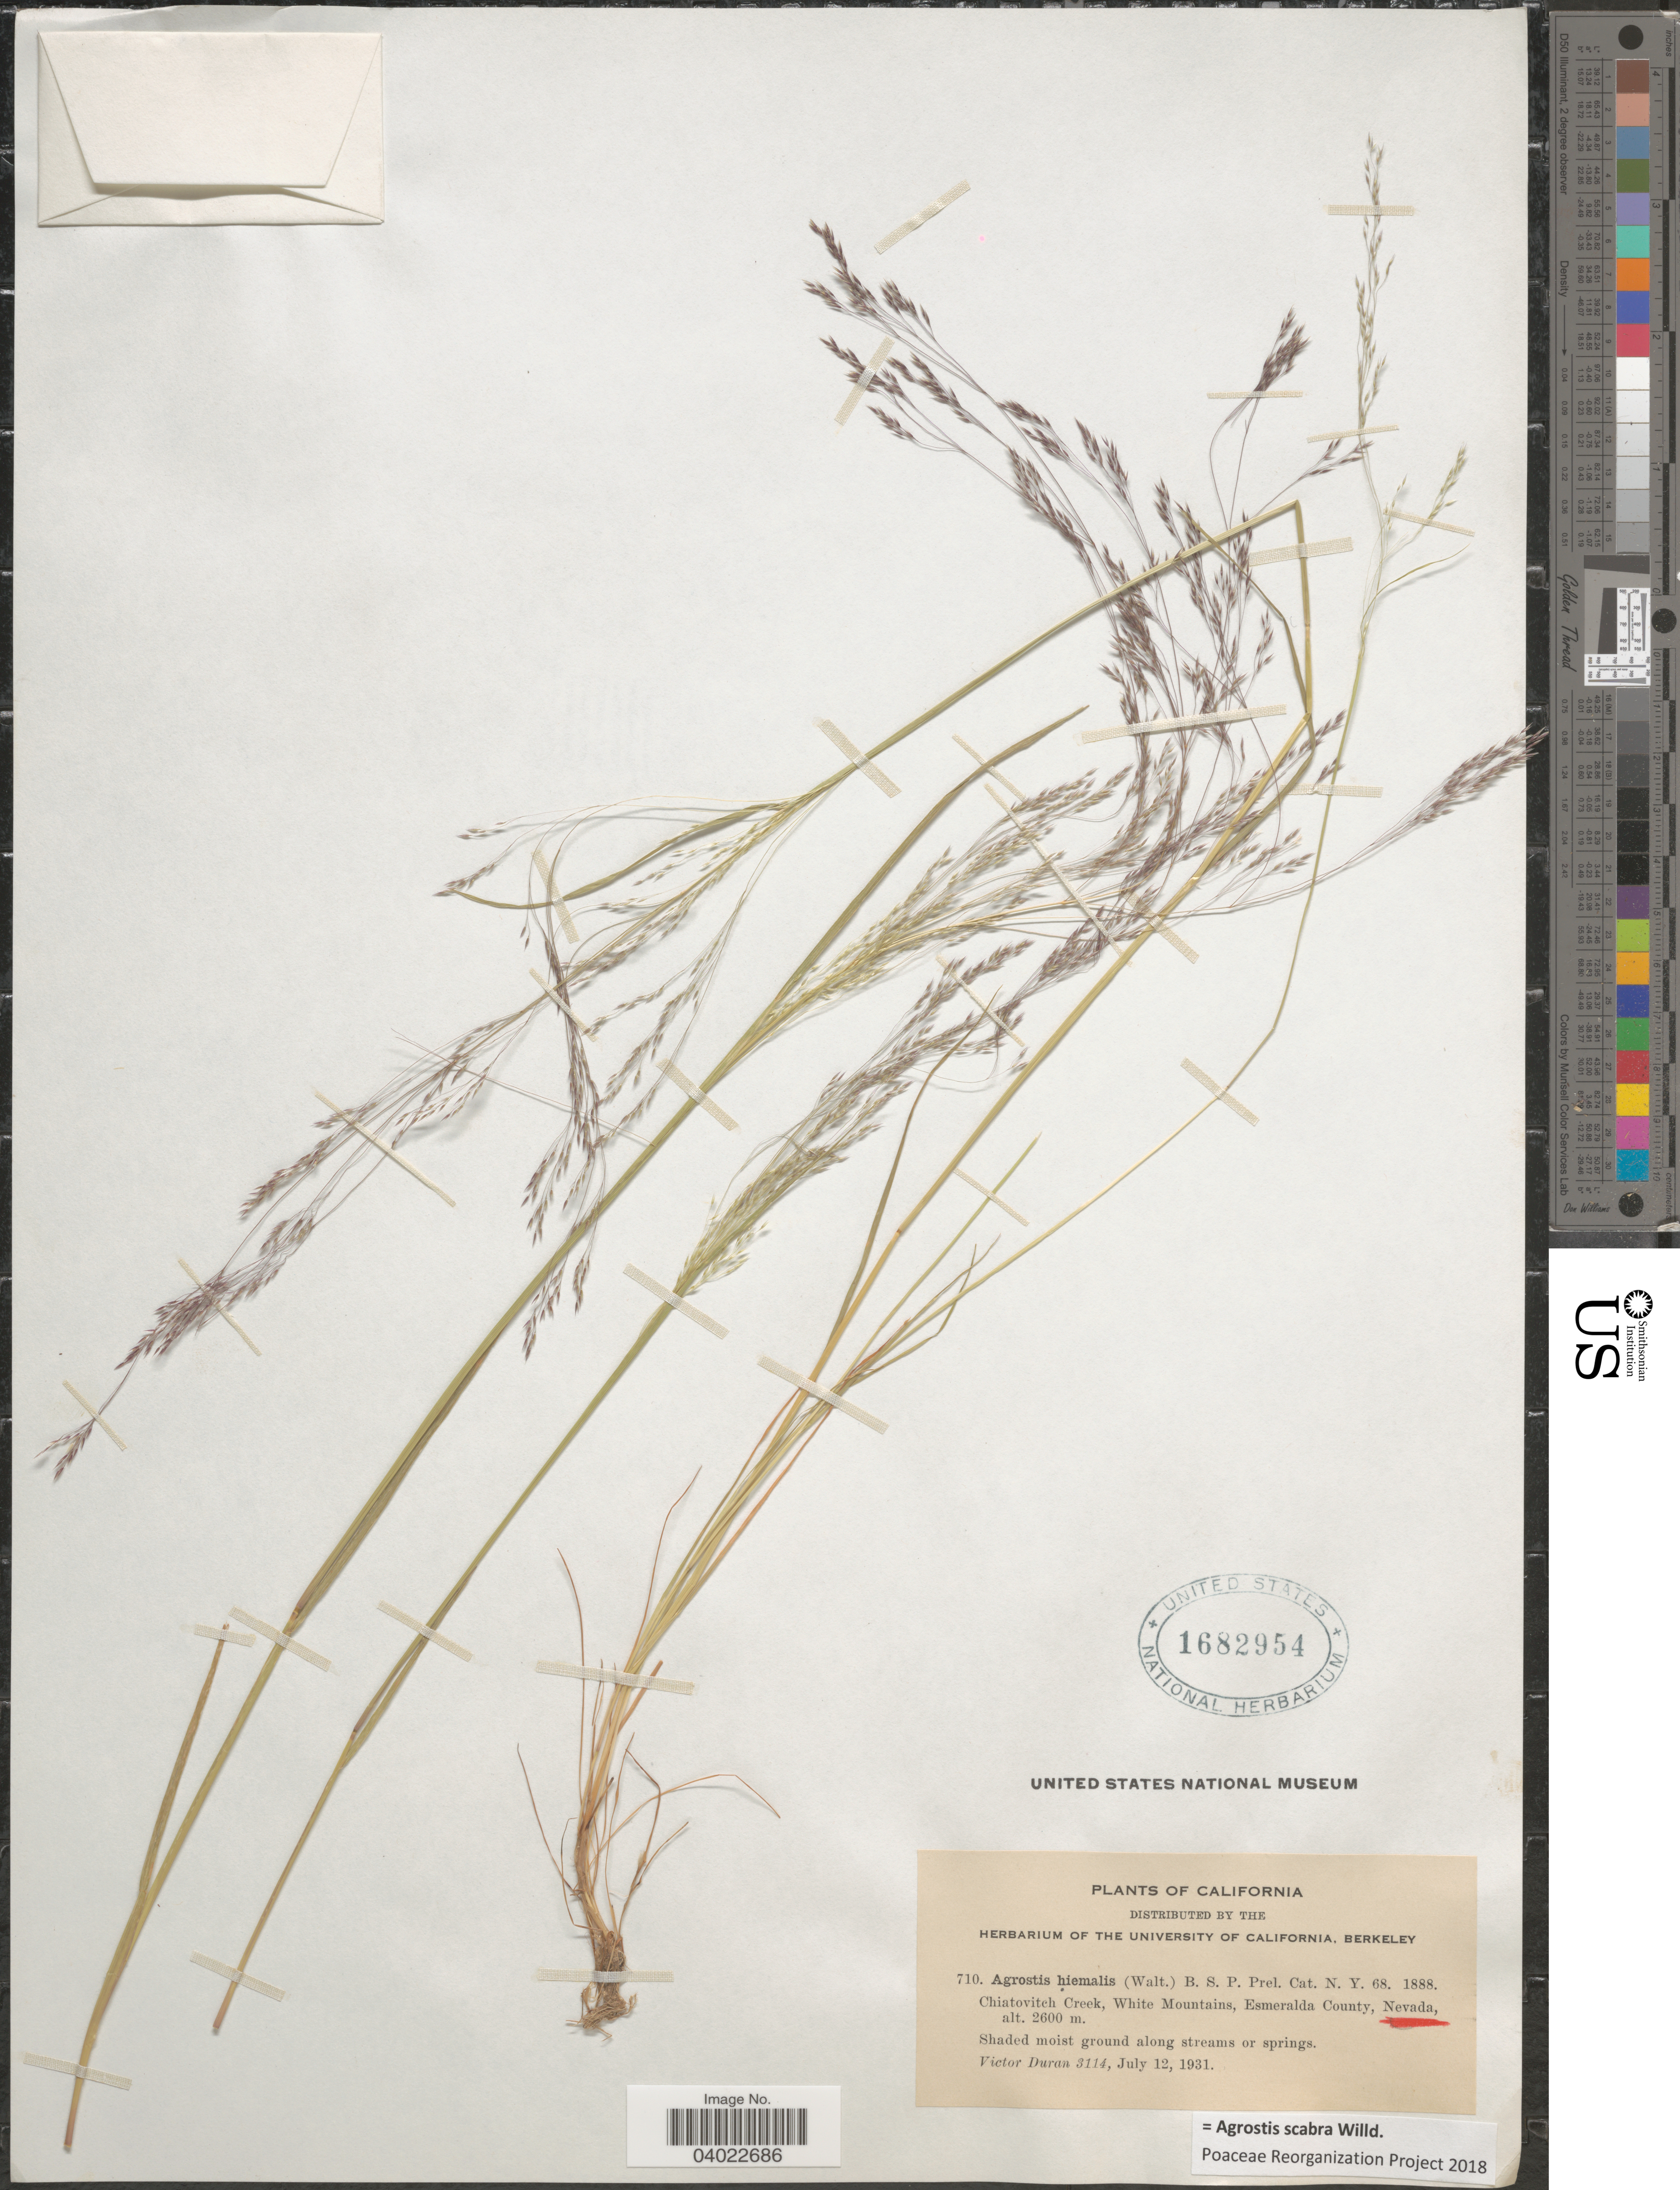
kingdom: Plantae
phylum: Tracheophyta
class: Liliopsida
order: Poales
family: Poaceae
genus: Agrostis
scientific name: Agrostis scabra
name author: Willd.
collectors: V. Duran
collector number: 3114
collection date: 1931-07-12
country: United States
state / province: Nevada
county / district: Esmeralda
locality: Chiatovitch Creek, White Mountains, Esmeralda County.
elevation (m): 2600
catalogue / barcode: US 1682954